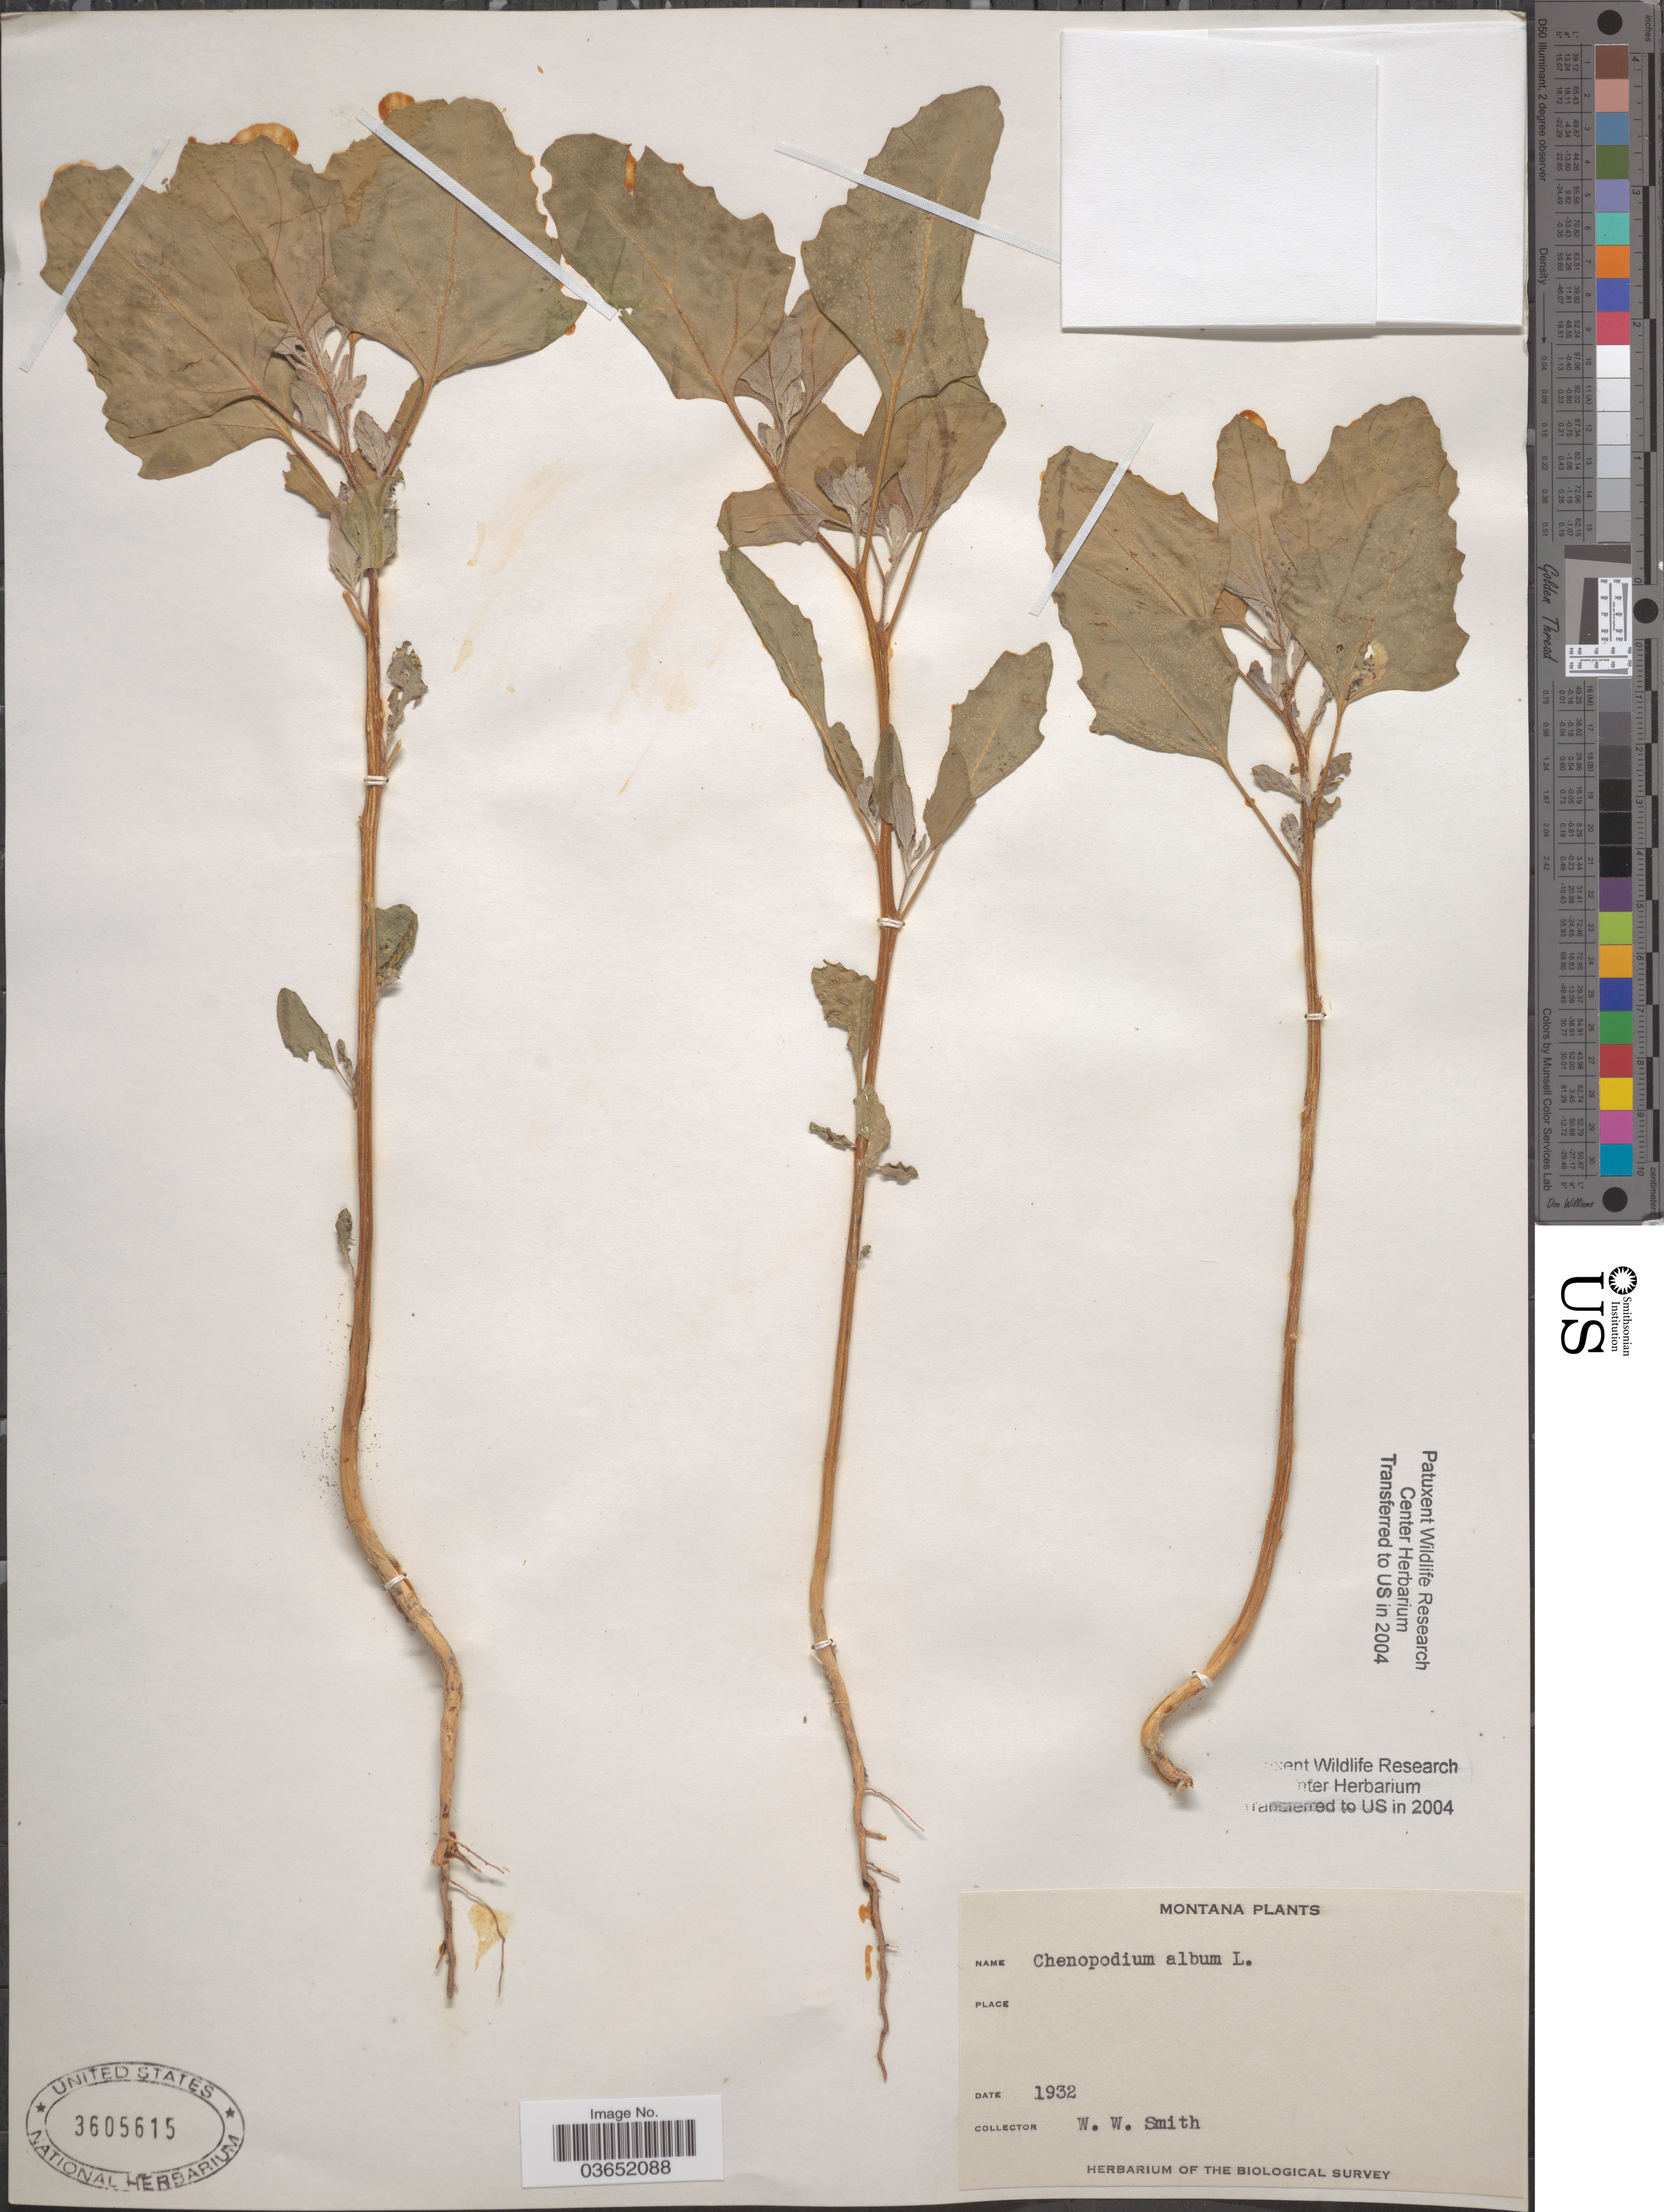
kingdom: Plantae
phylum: Tracheophyta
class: Magnoliopsida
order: Caryophyllales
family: Amaranthaceae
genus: Chenopodium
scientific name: Chenopodium album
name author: L.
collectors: W. W. Smith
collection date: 1932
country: United States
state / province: Montana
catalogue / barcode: US 3605615